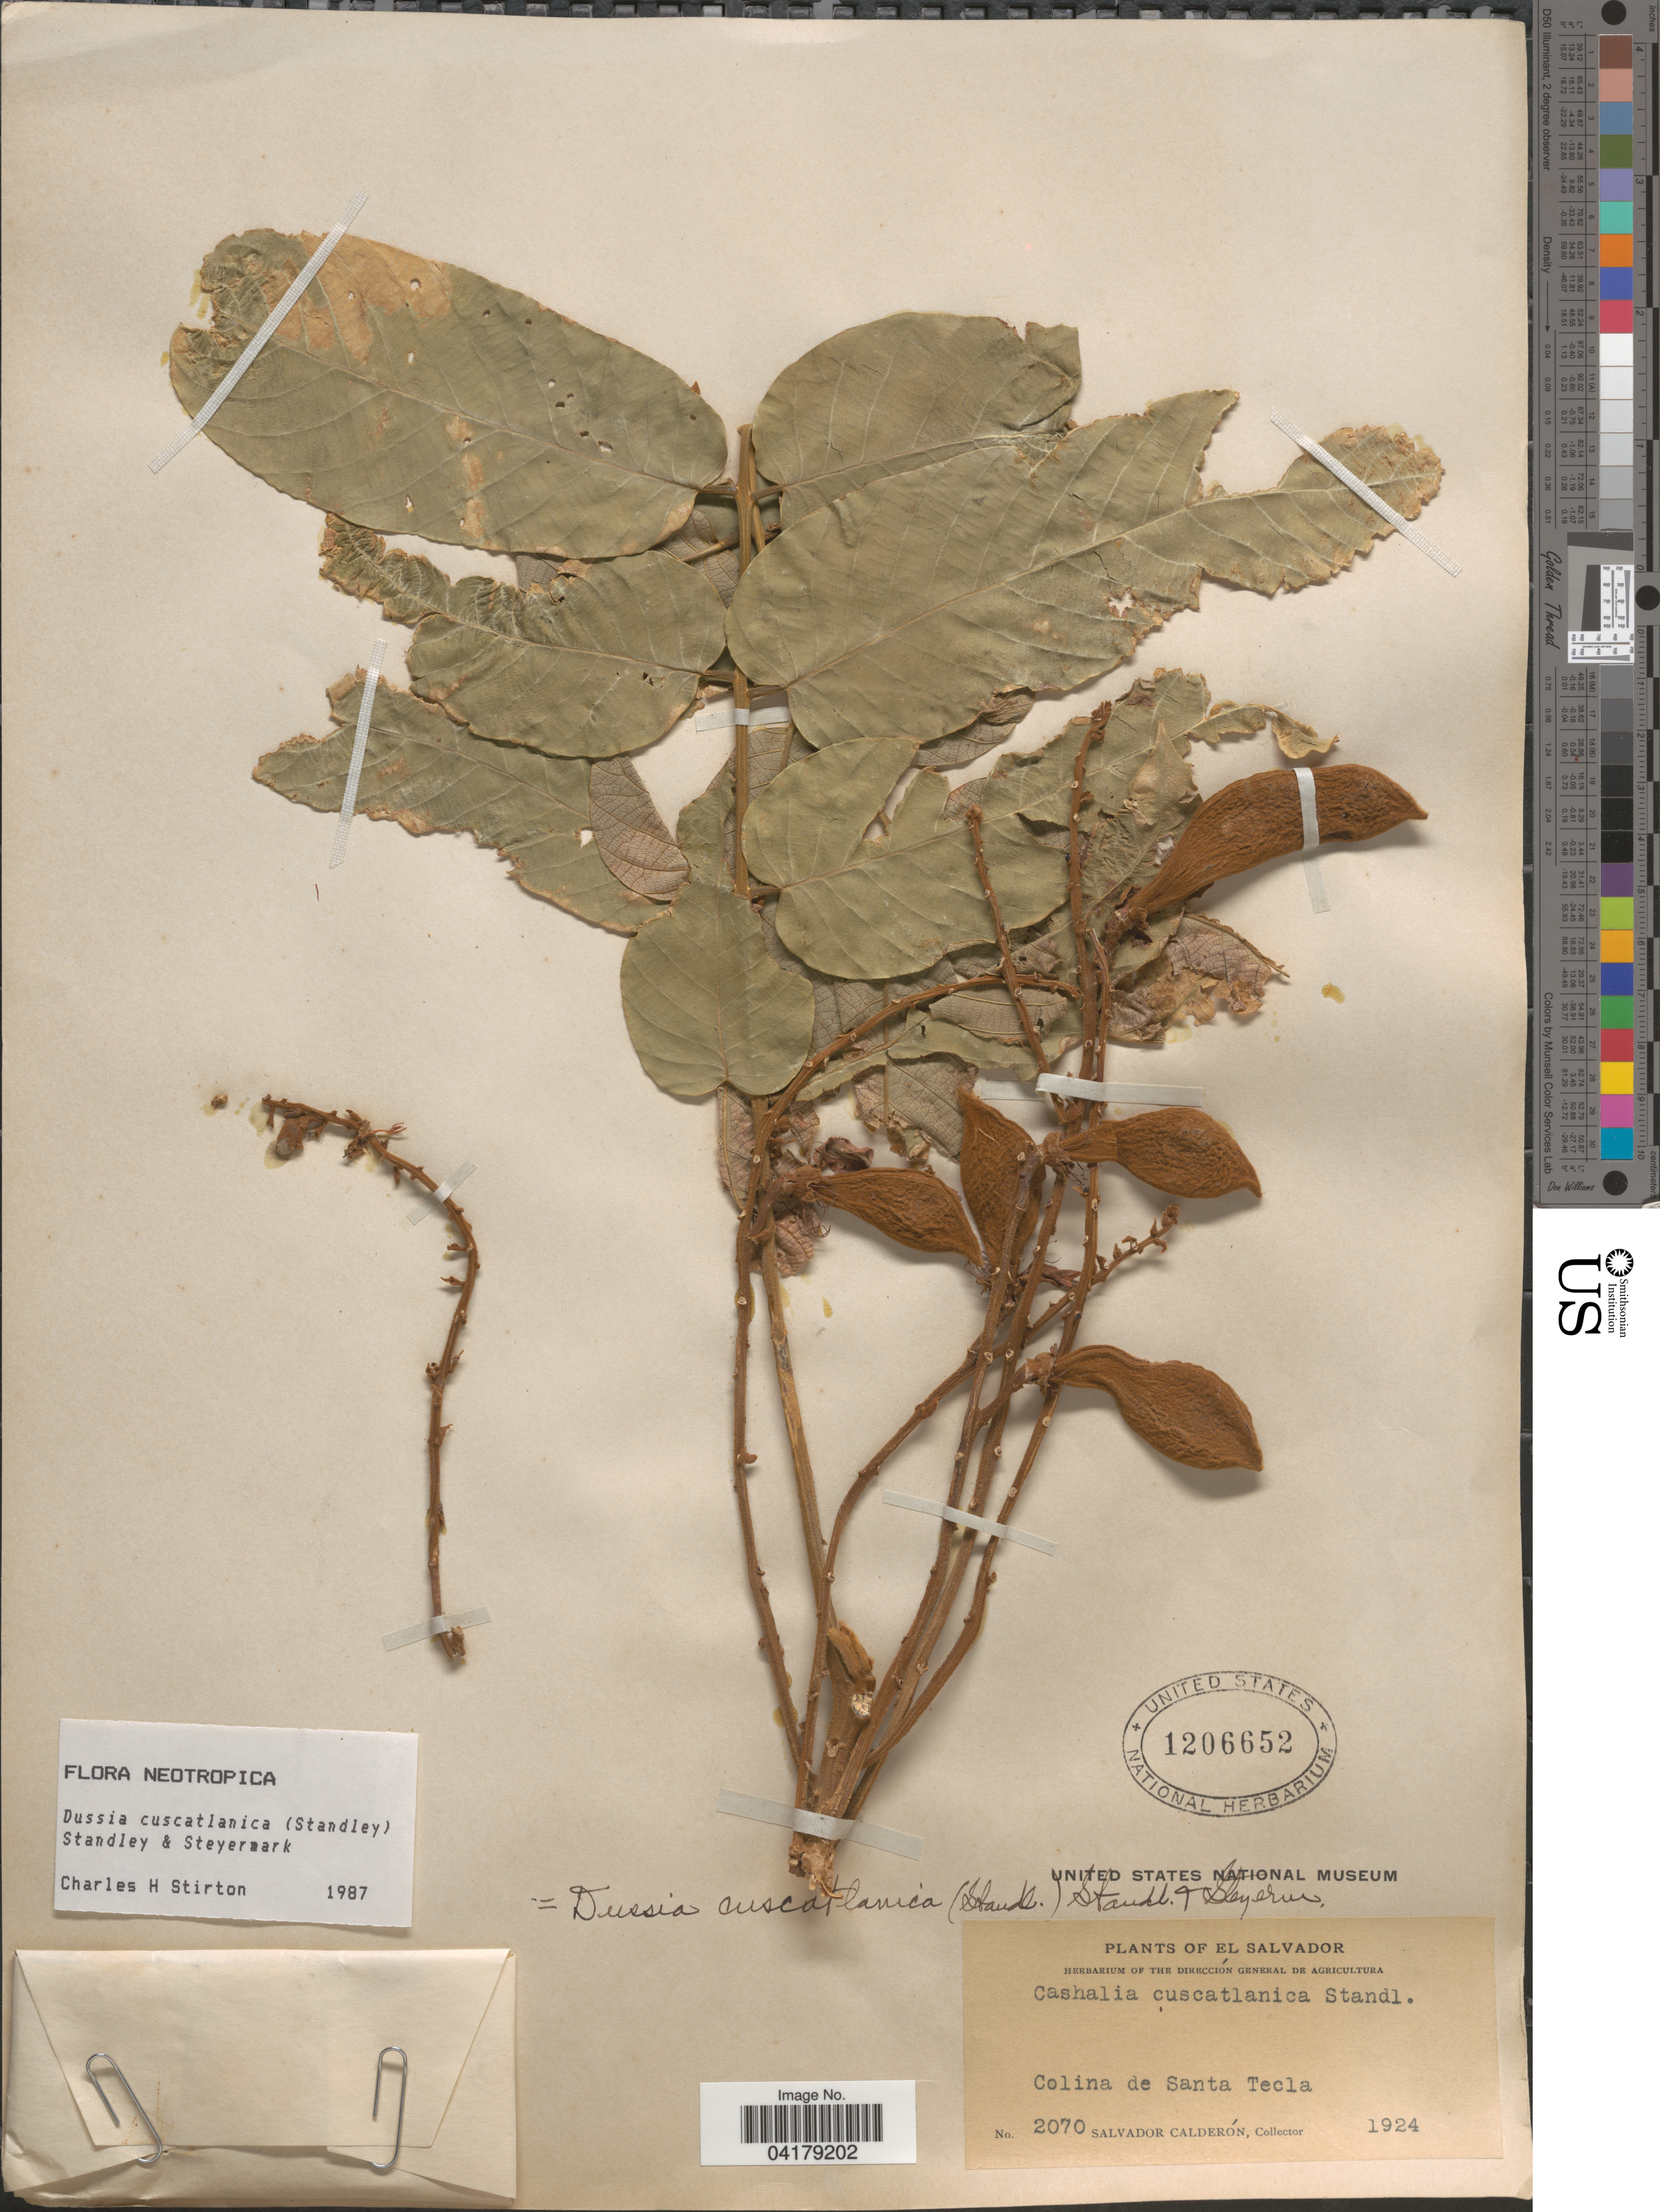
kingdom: Plantae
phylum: Tracheophyta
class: Magnoliopsida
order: Fabales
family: Fabaceae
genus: Dussia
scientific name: Dussia cuscatlanica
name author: (Standl.) Standl. & Steyerm.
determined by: Stirton, Charles H.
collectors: S. Calderón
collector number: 2070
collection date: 1924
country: El Salvador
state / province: La Libertad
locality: Colina de Santa Tecla.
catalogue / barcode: US 1206652